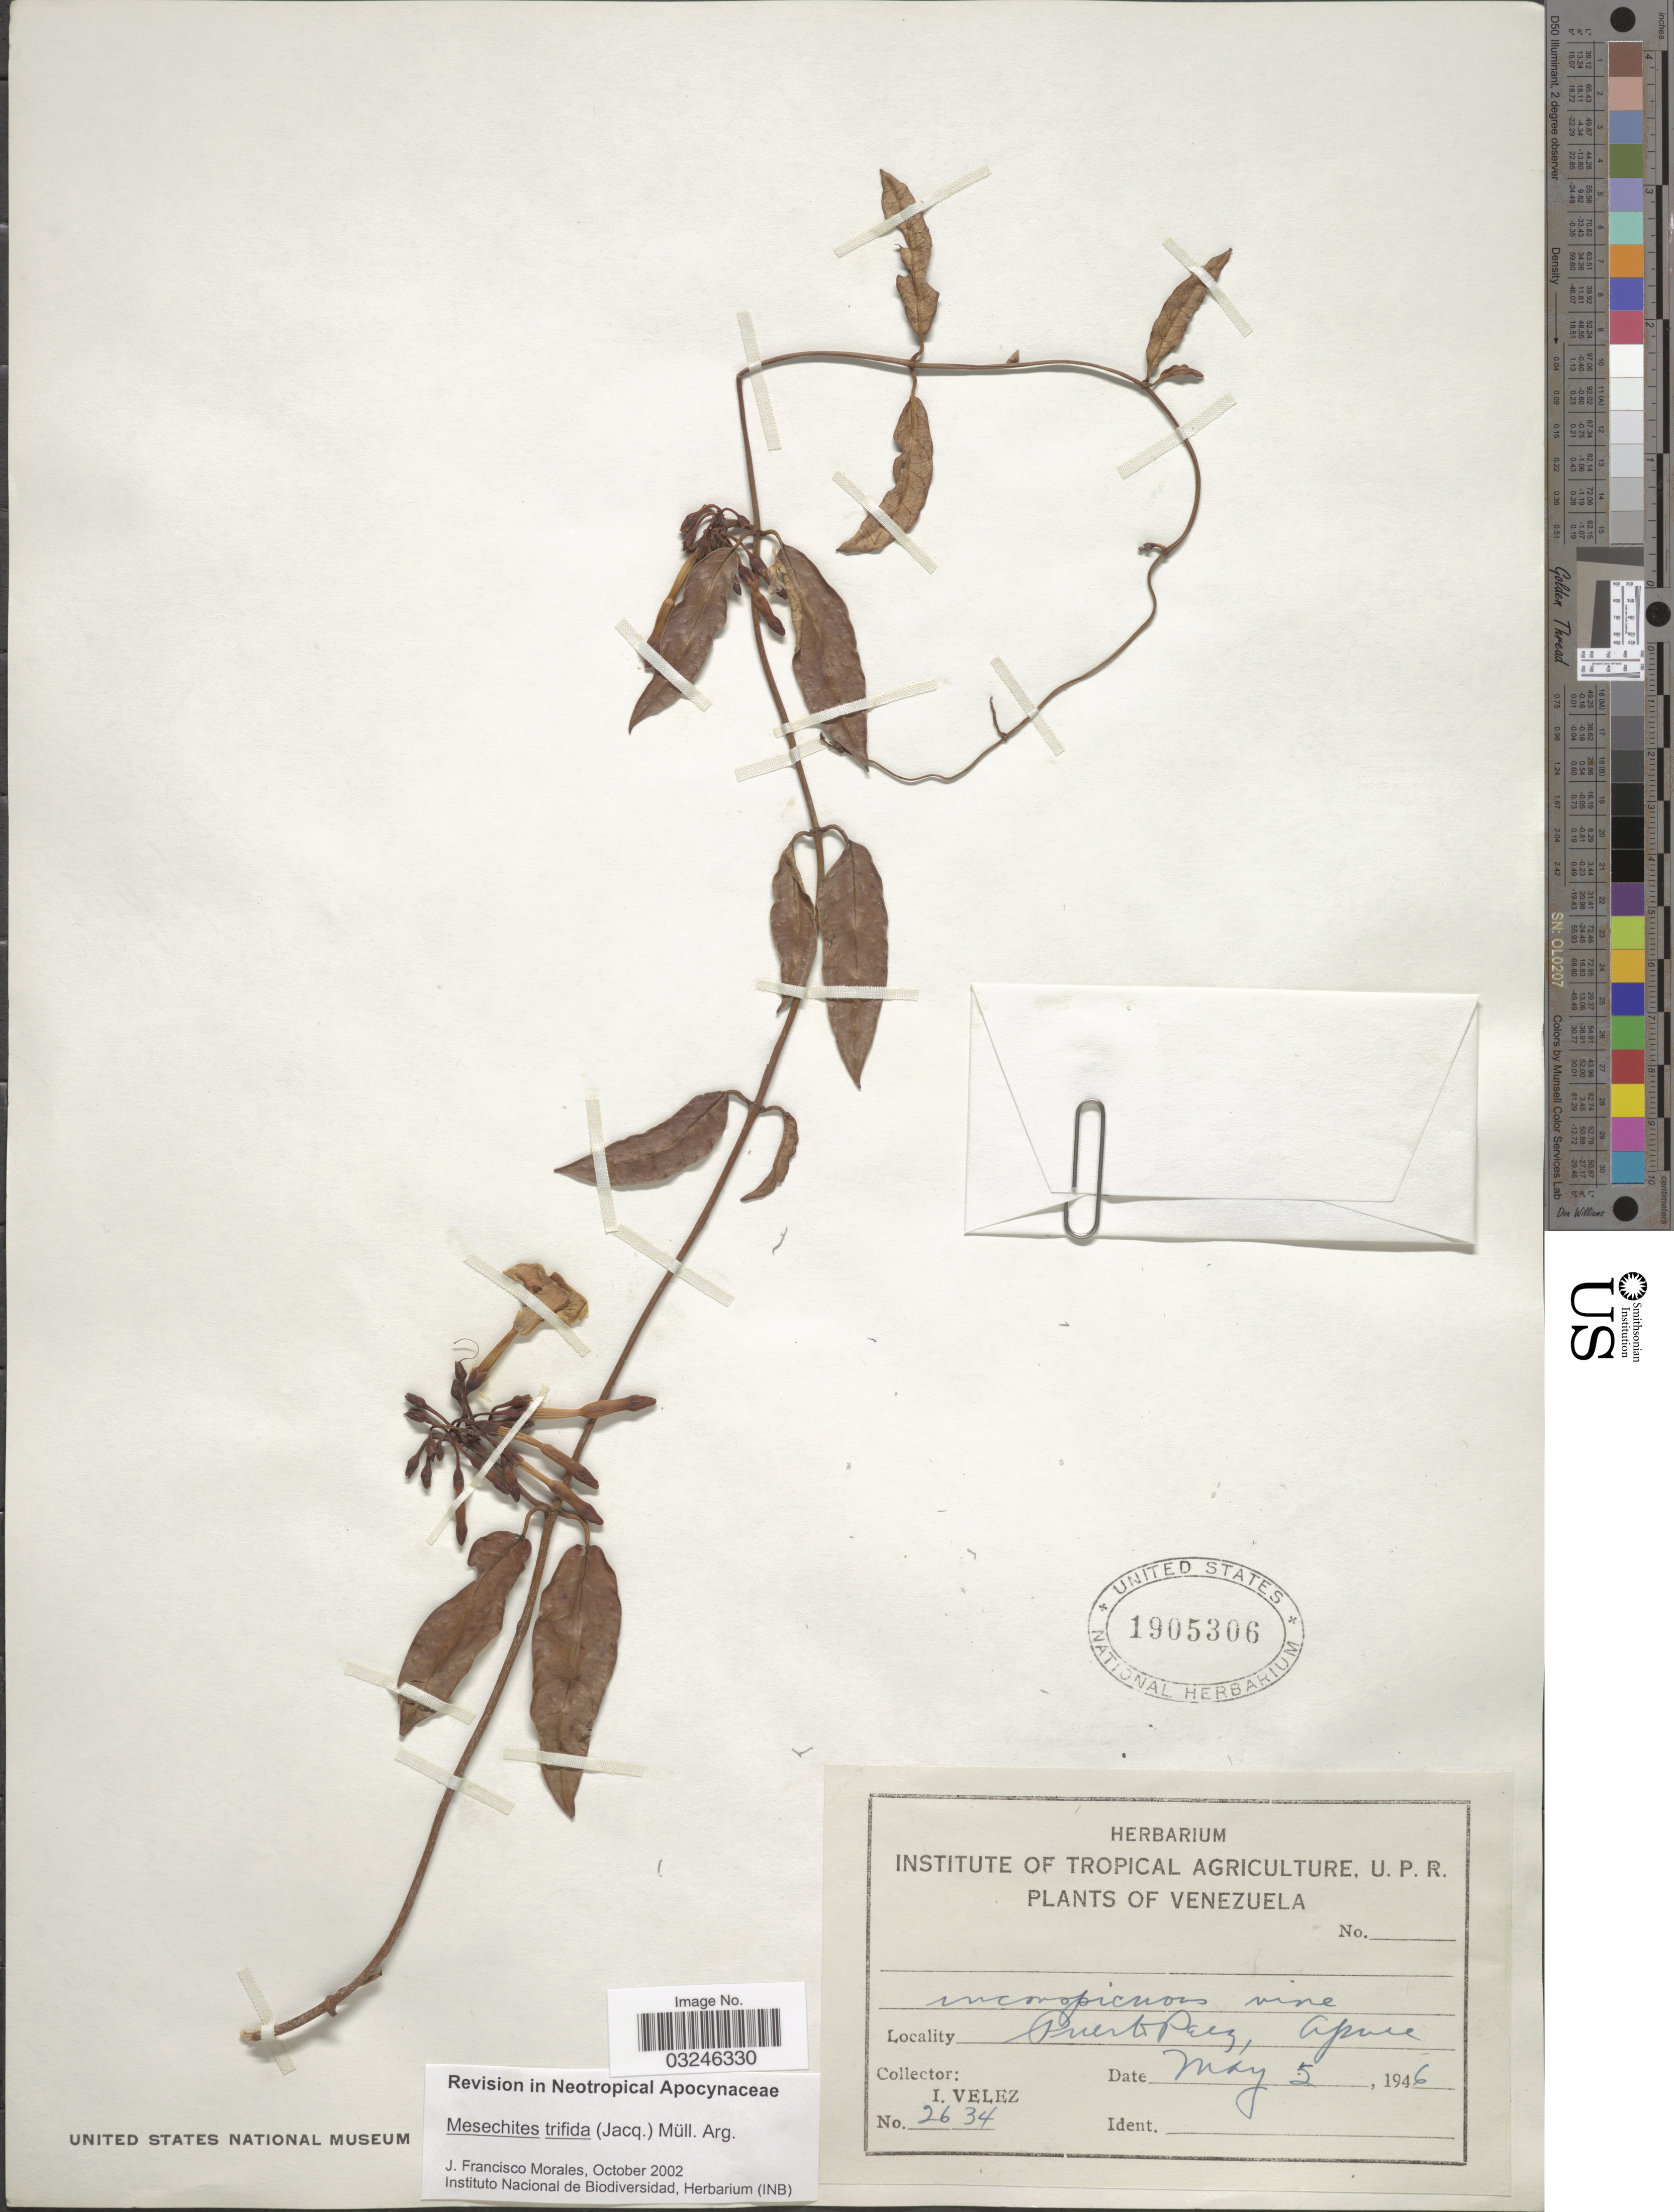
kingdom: Plantae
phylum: Tracheophyta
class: Magnoliopsida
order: Gentianales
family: Apocynaceae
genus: Mesechites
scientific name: Mesechites trifidus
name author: (Jacq.) Müll. Arg.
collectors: I. Velez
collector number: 2634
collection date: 1946-05-05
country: Venezuela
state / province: Apure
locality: Puerto Paez.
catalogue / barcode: US 1905306